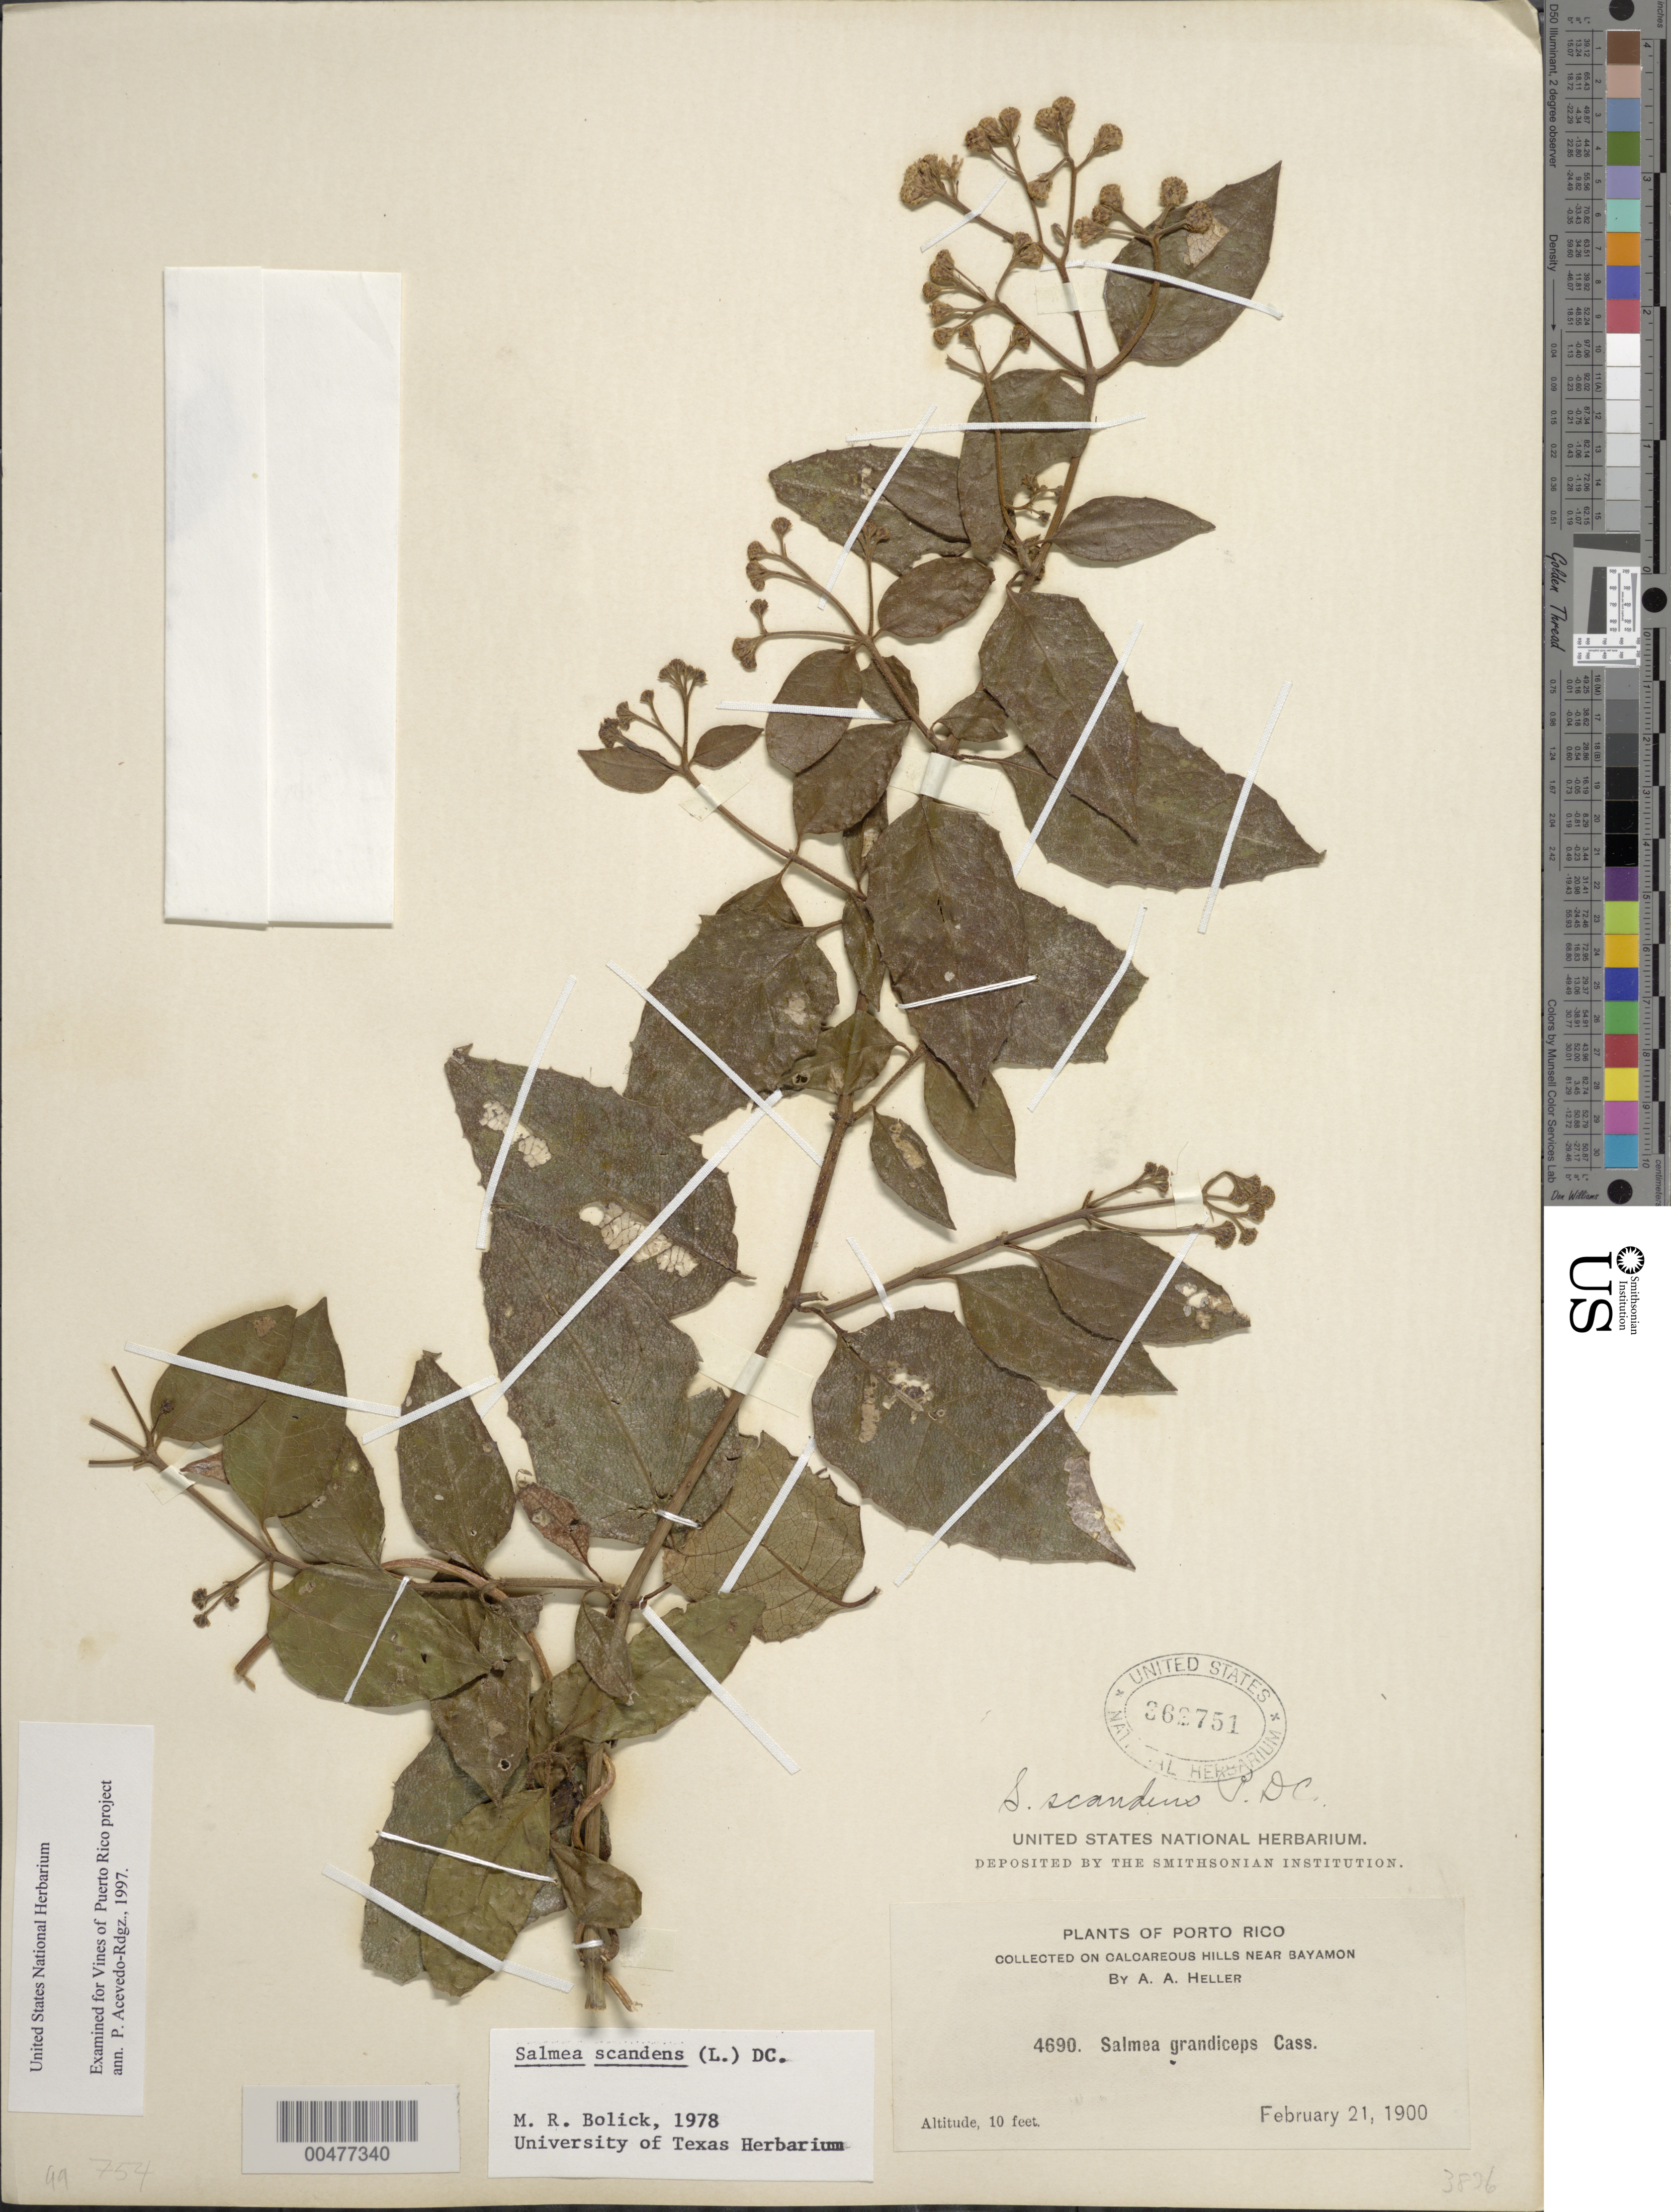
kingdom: Plantae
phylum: Tracheophyta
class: Magnoliopsida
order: Asterales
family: Asteraceae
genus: Salmea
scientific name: Salmea scandens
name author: (L.) DC.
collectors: -- Heller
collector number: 4690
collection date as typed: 21 Feb 1900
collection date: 1900-02-21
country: Puerto Rico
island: Greater Antilles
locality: near Bayamon. Calcareous hills.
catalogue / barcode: US 362751